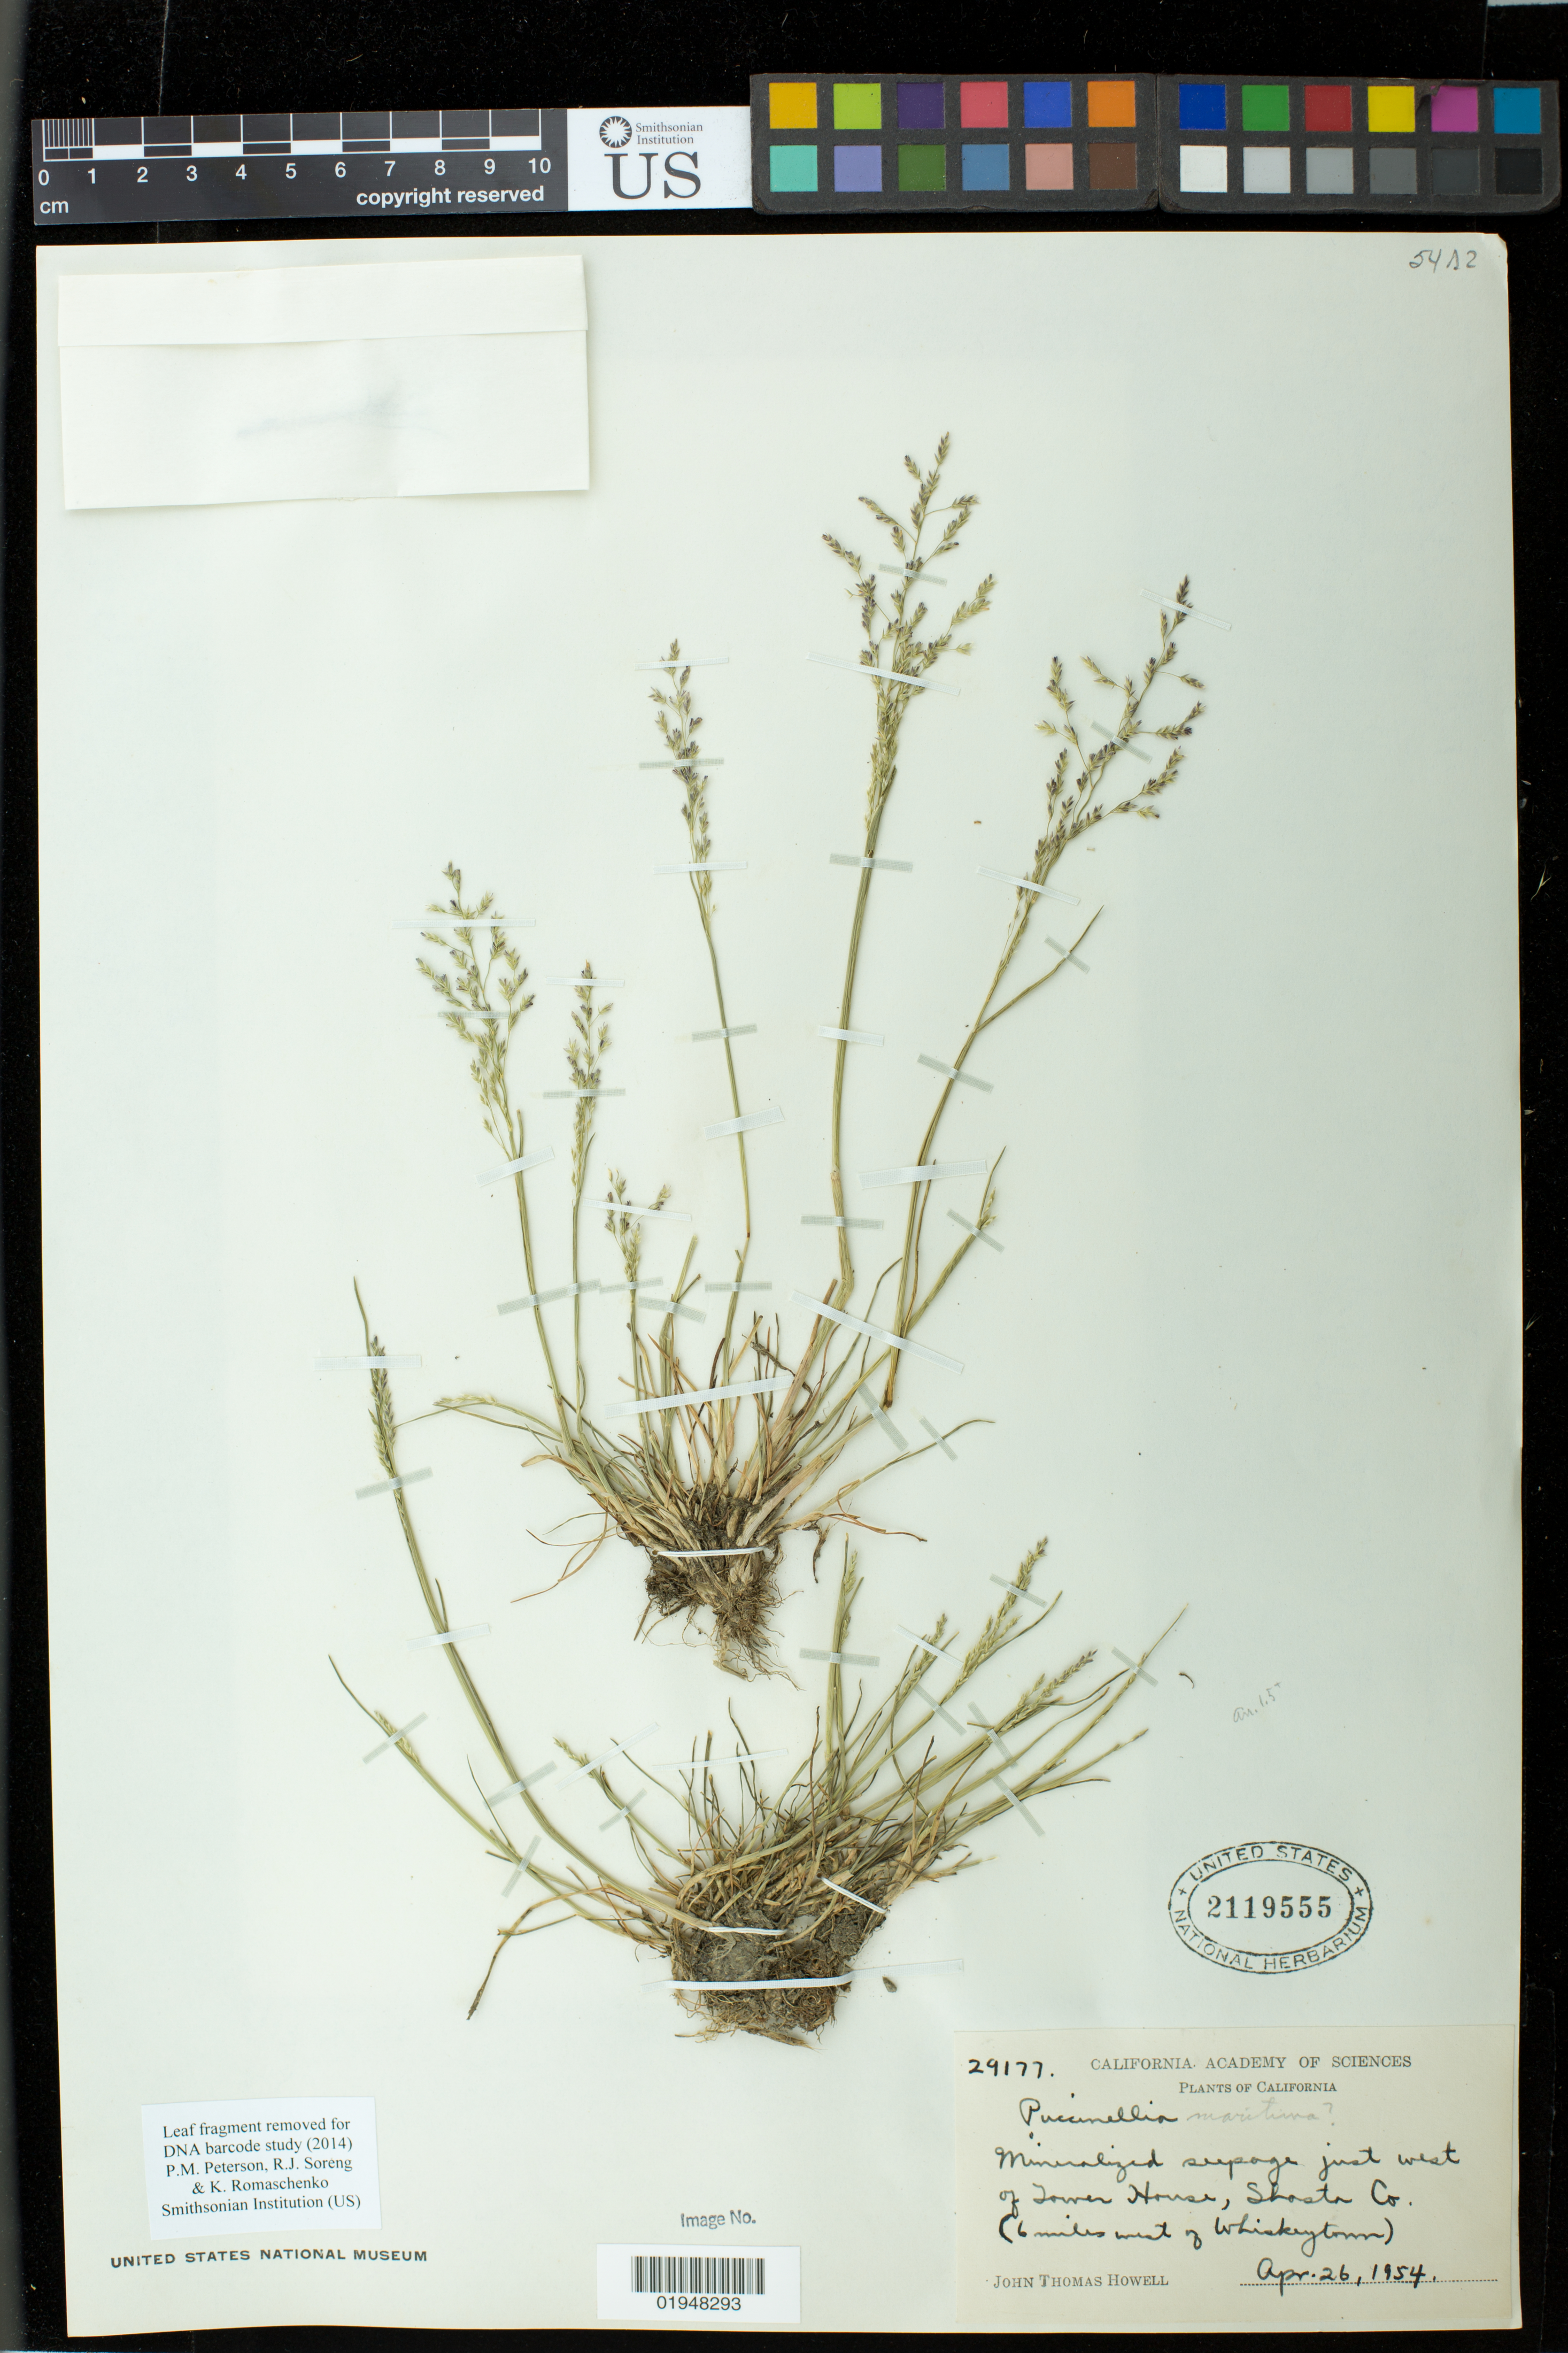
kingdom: Plantae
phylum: Tracheophyta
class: Liliopsida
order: Poales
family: Poaceae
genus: Puccinellia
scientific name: Puccinellia maritima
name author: (Huds.) Parl.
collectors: J. T. Howell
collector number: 29177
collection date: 1954-04-26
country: United States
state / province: California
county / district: Shasta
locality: West of Tower House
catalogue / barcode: US 2119555